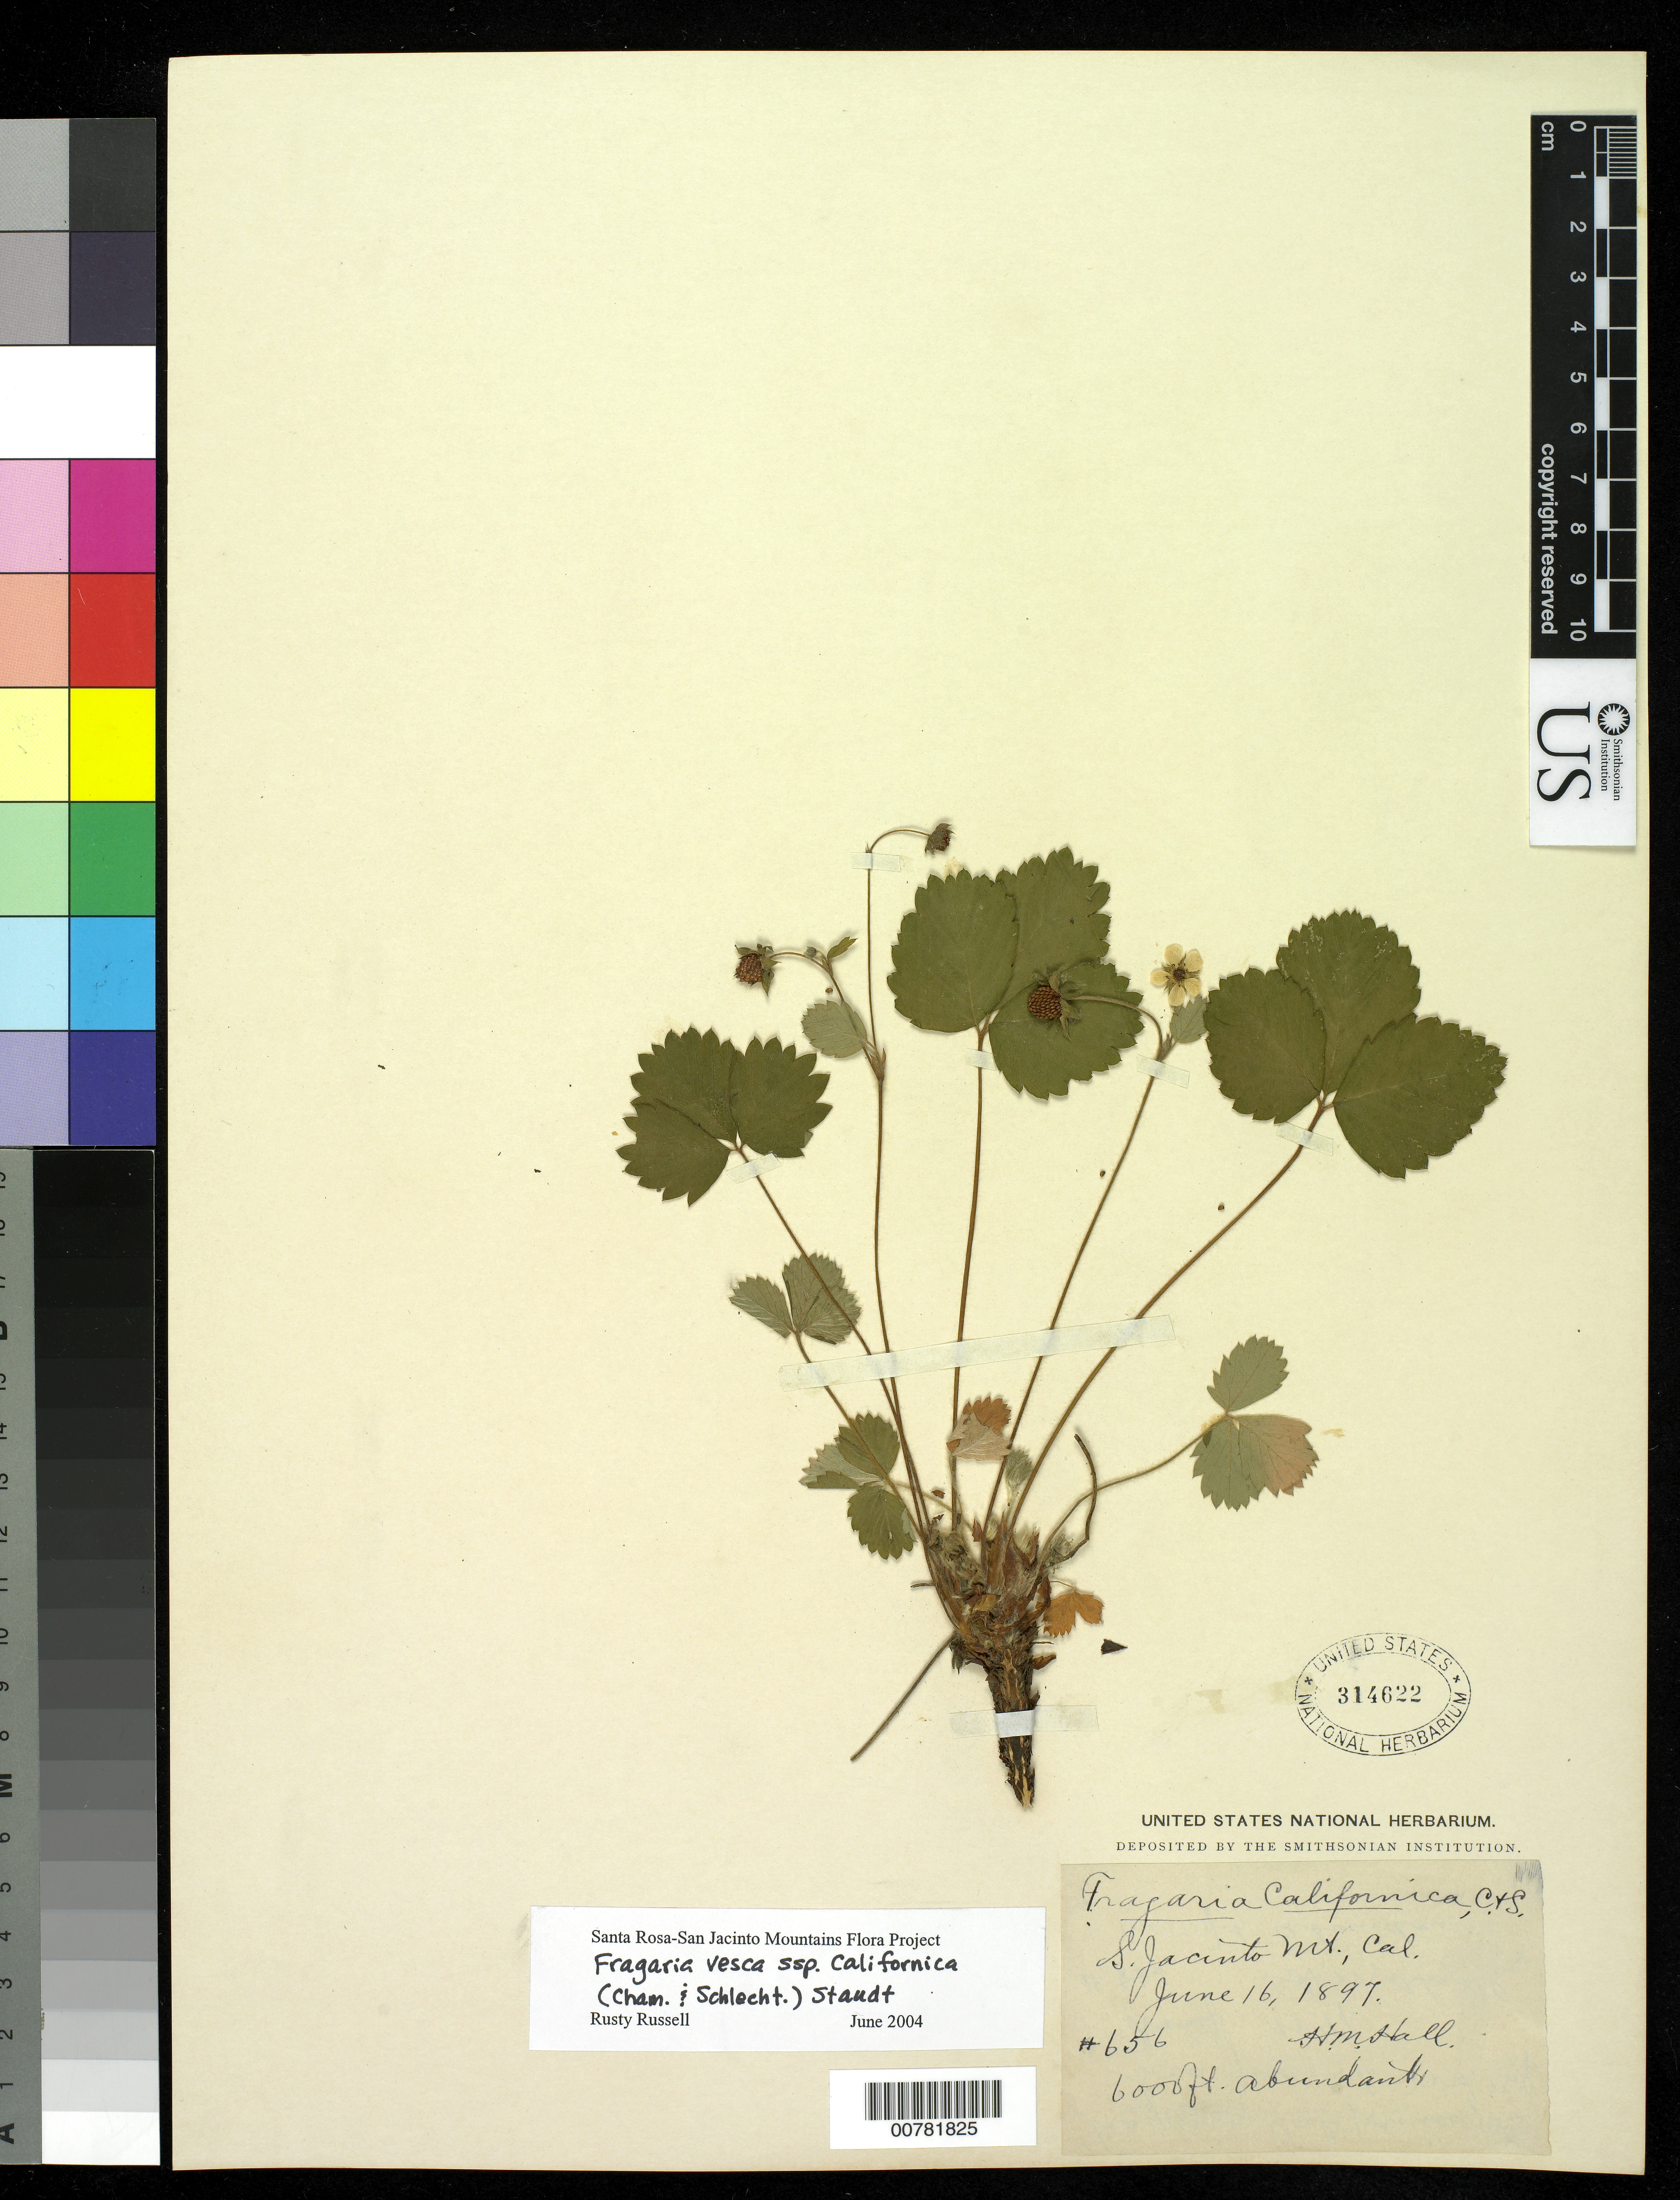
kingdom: Plantae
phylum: Tracheophyta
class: Magnoliopsida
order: Rosales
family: Rosaceae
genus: Fragaria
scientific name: Fragaria californica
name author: Cham. & Schltdl.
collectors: H. M. Hall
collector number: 656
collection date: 1897-06-16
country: United States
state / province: California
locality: S. Jacinto Mt.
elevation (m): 1829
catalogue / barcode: US 314622